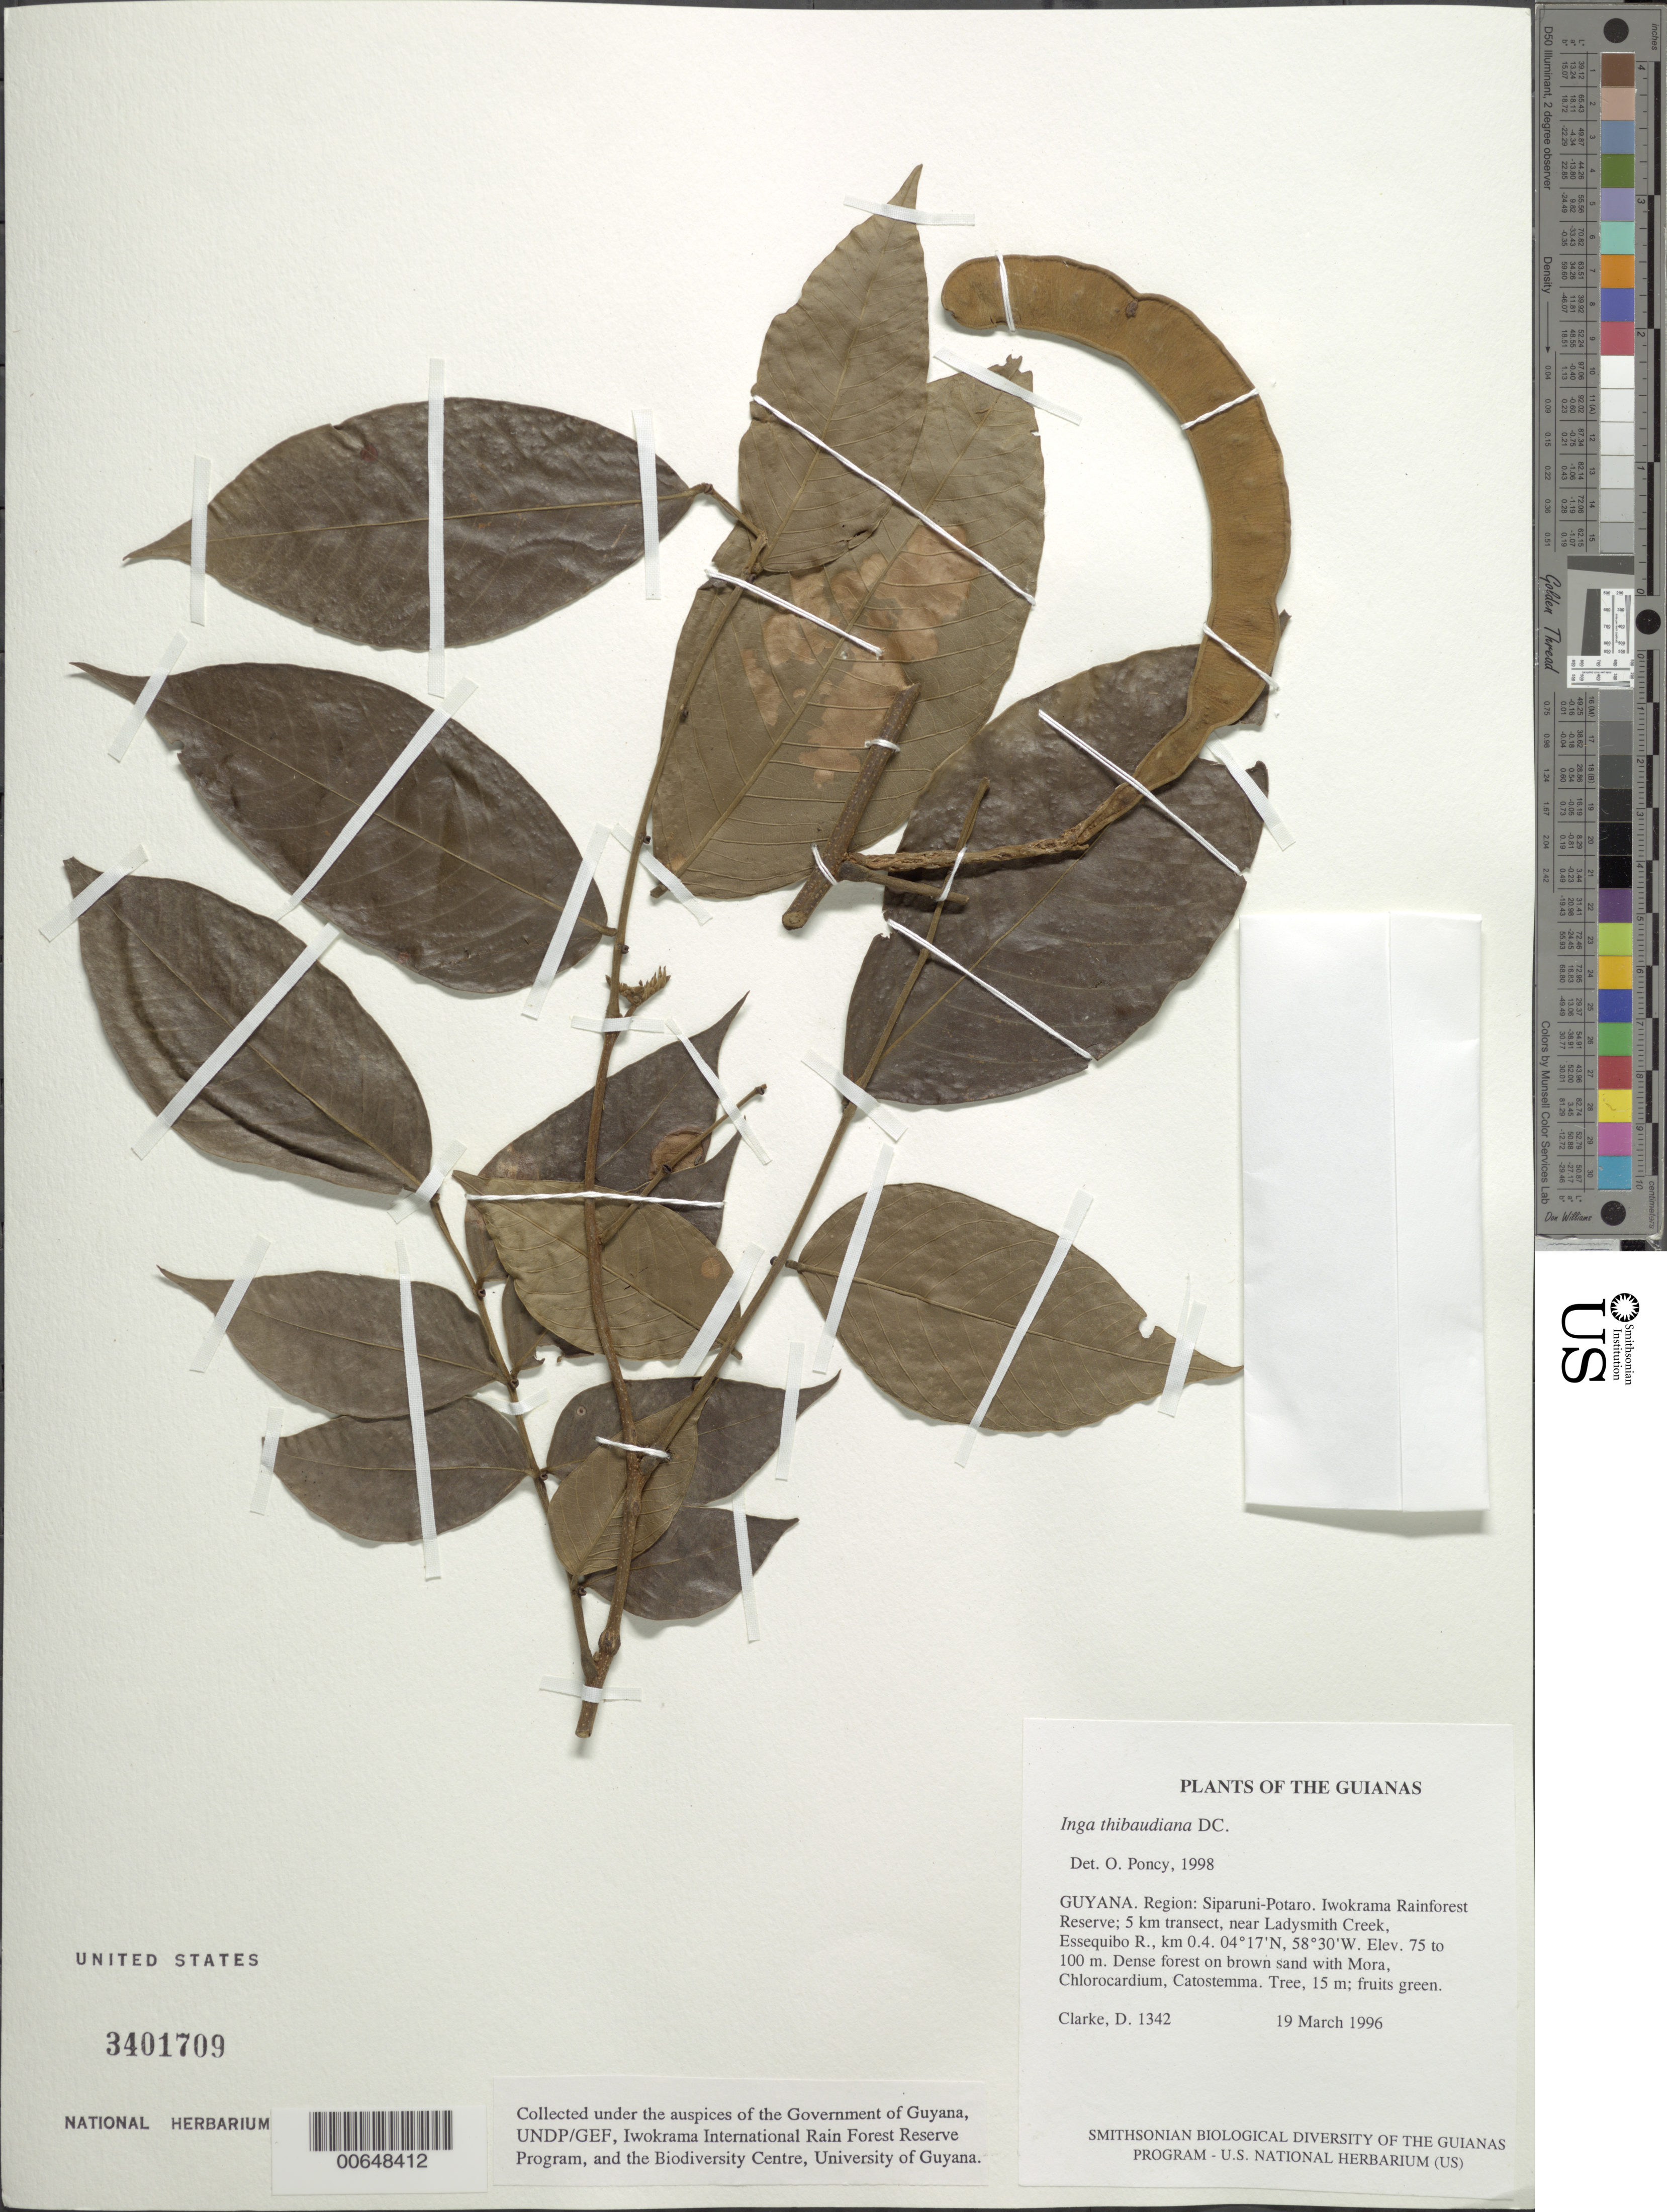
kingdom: Plantae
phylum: Tracheophyta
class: Magnoliopsida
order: Fabales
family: Fabaceae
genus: Inga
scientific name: Inga thibaudiana subsp. thibaudiana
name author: DC.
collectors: H. D. Clarke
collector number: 1342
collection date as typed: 19 March 1996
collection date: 1996-03-19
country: Guyana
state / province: Potaro-Siparuni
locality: Iwokrama Rainforest Reserve; 5 km transect, near Ladysmith Creek, Essequibo R., km 0.4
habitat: Dense forest on brown sand with Mora, Chlorocardium, Catostemma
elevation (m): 75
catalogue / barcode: US 3401709